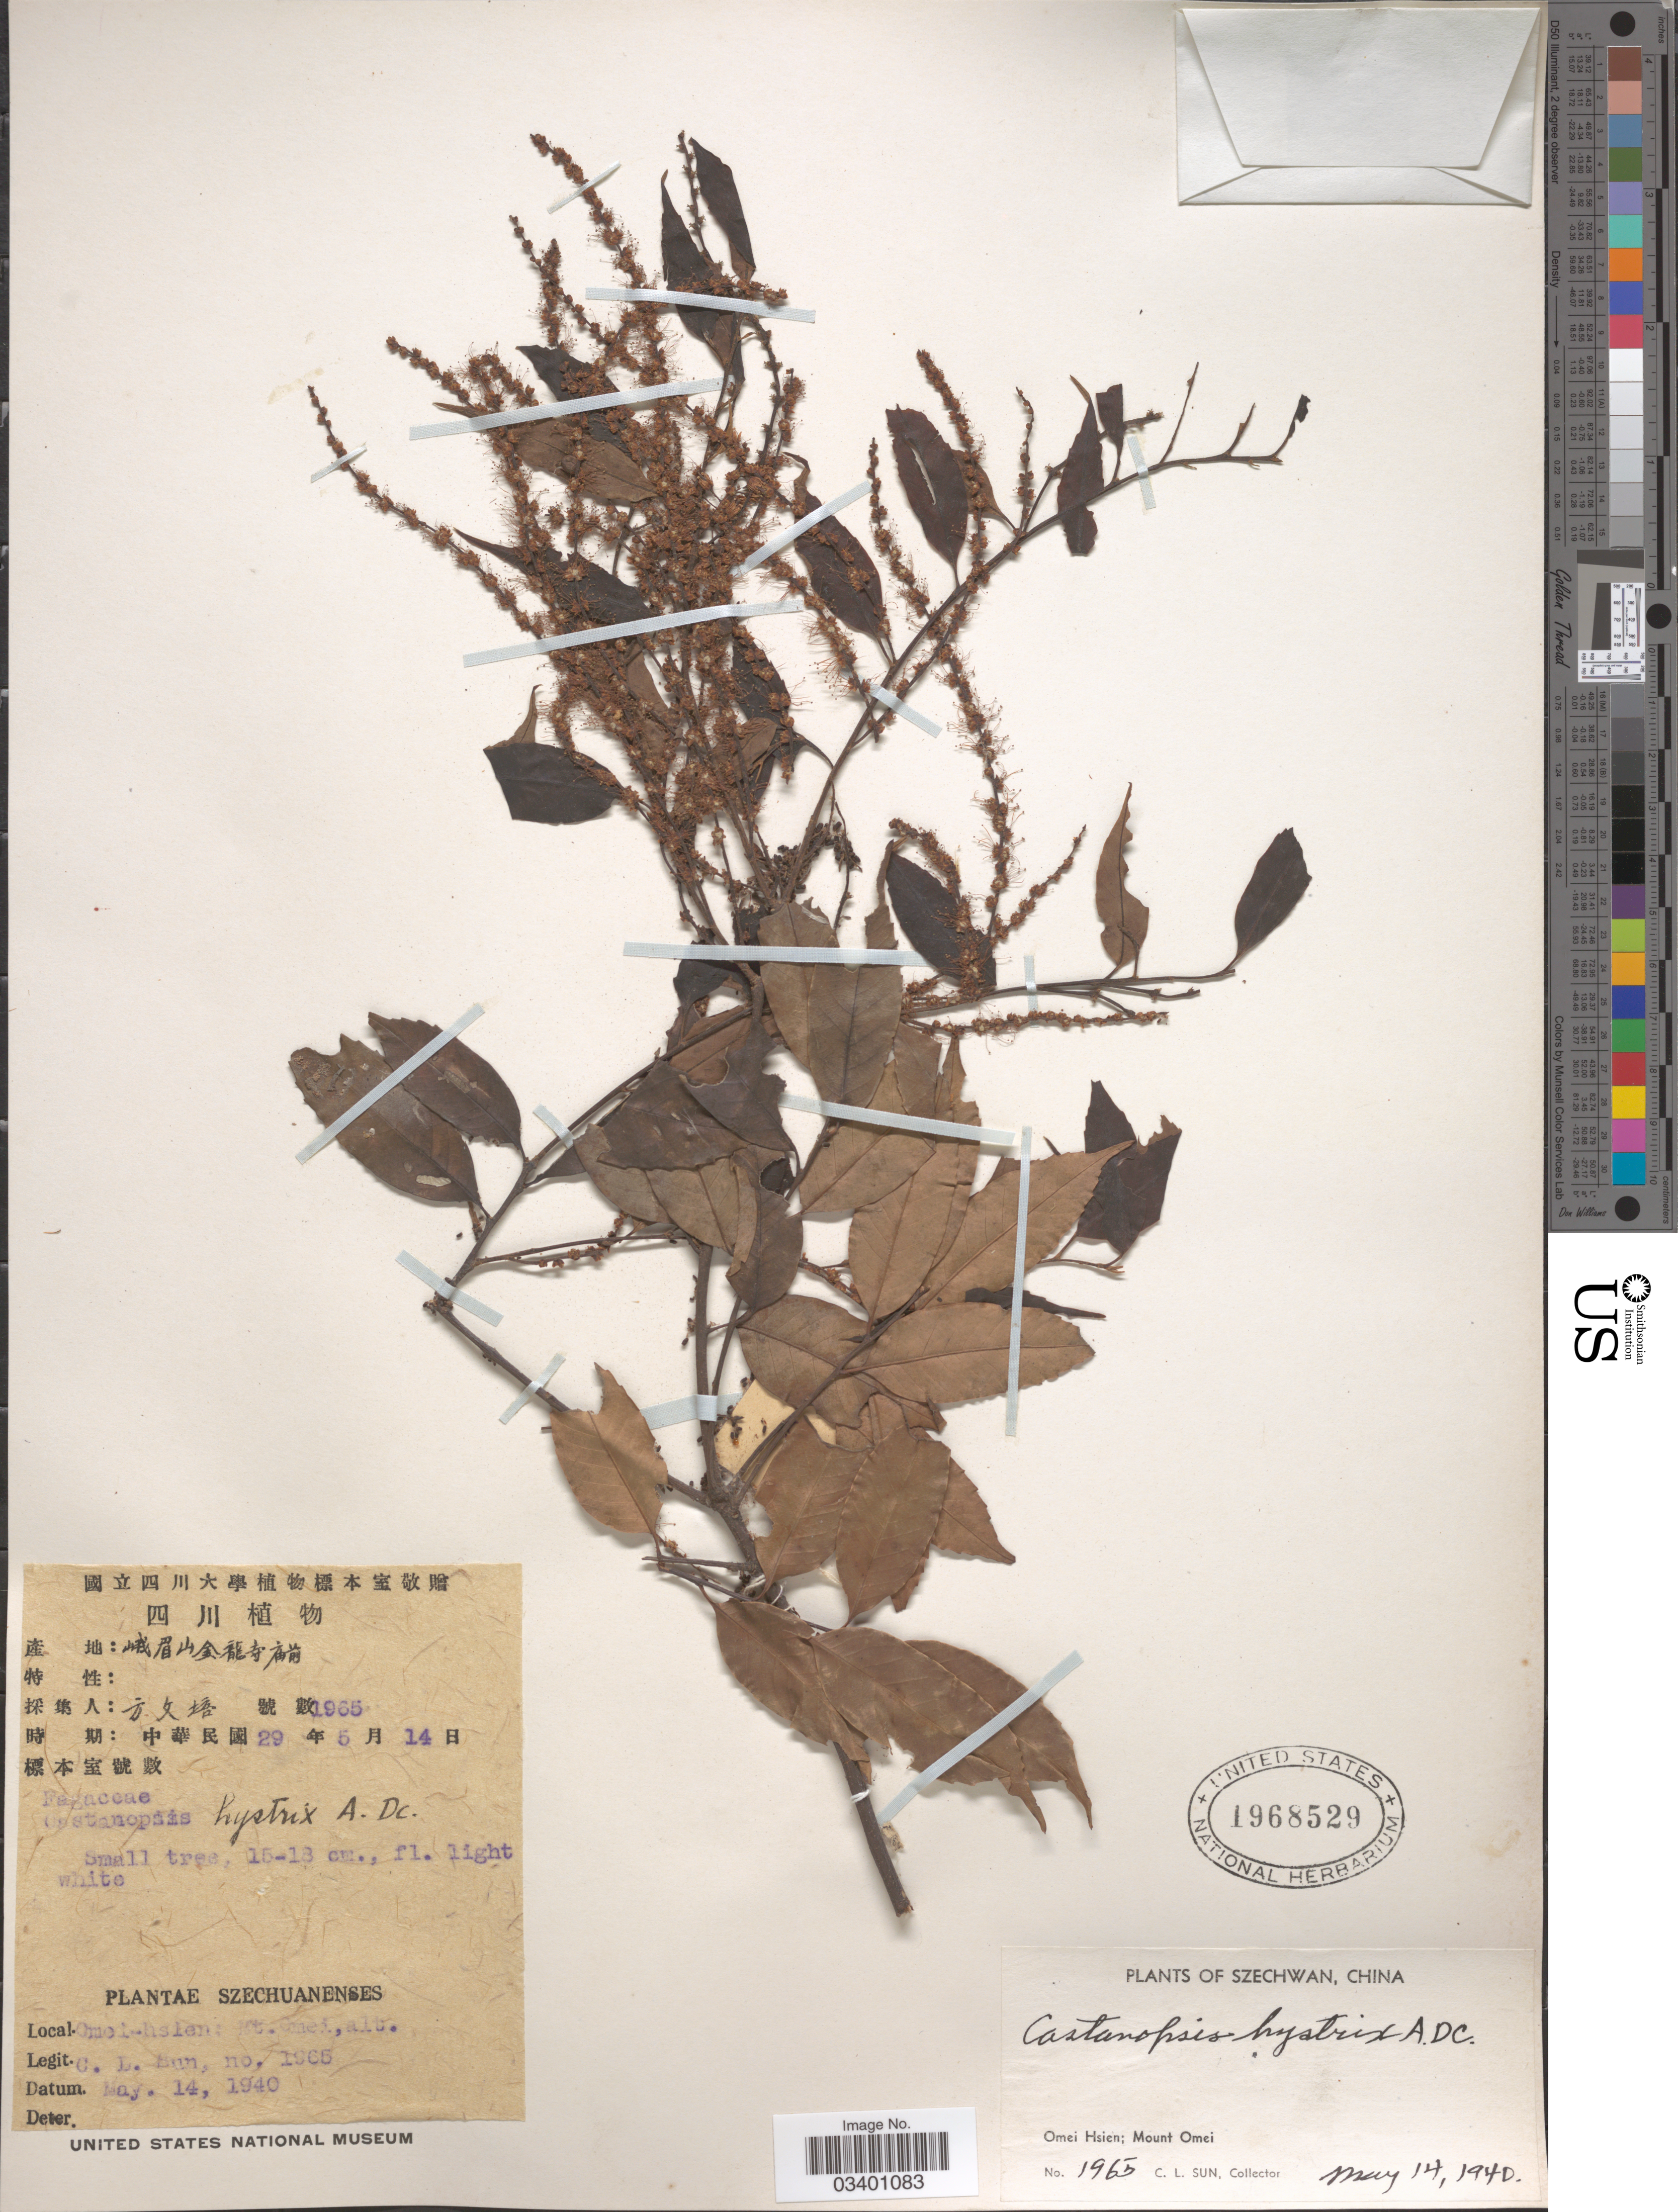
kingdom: Plantae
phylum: Tracheophyta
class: Magnoliopsida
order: Fagales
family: Fagaceae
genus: Castanopsis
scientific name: Castanopsis hystrix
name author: Hook. f. & Thomson ex A. DC.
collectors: C. Sun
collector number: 1965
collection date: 1940-05-14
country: China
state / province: Sichuan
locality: Szechwan, Omei Hsien; Mount Omei.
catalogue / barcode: US 1968529